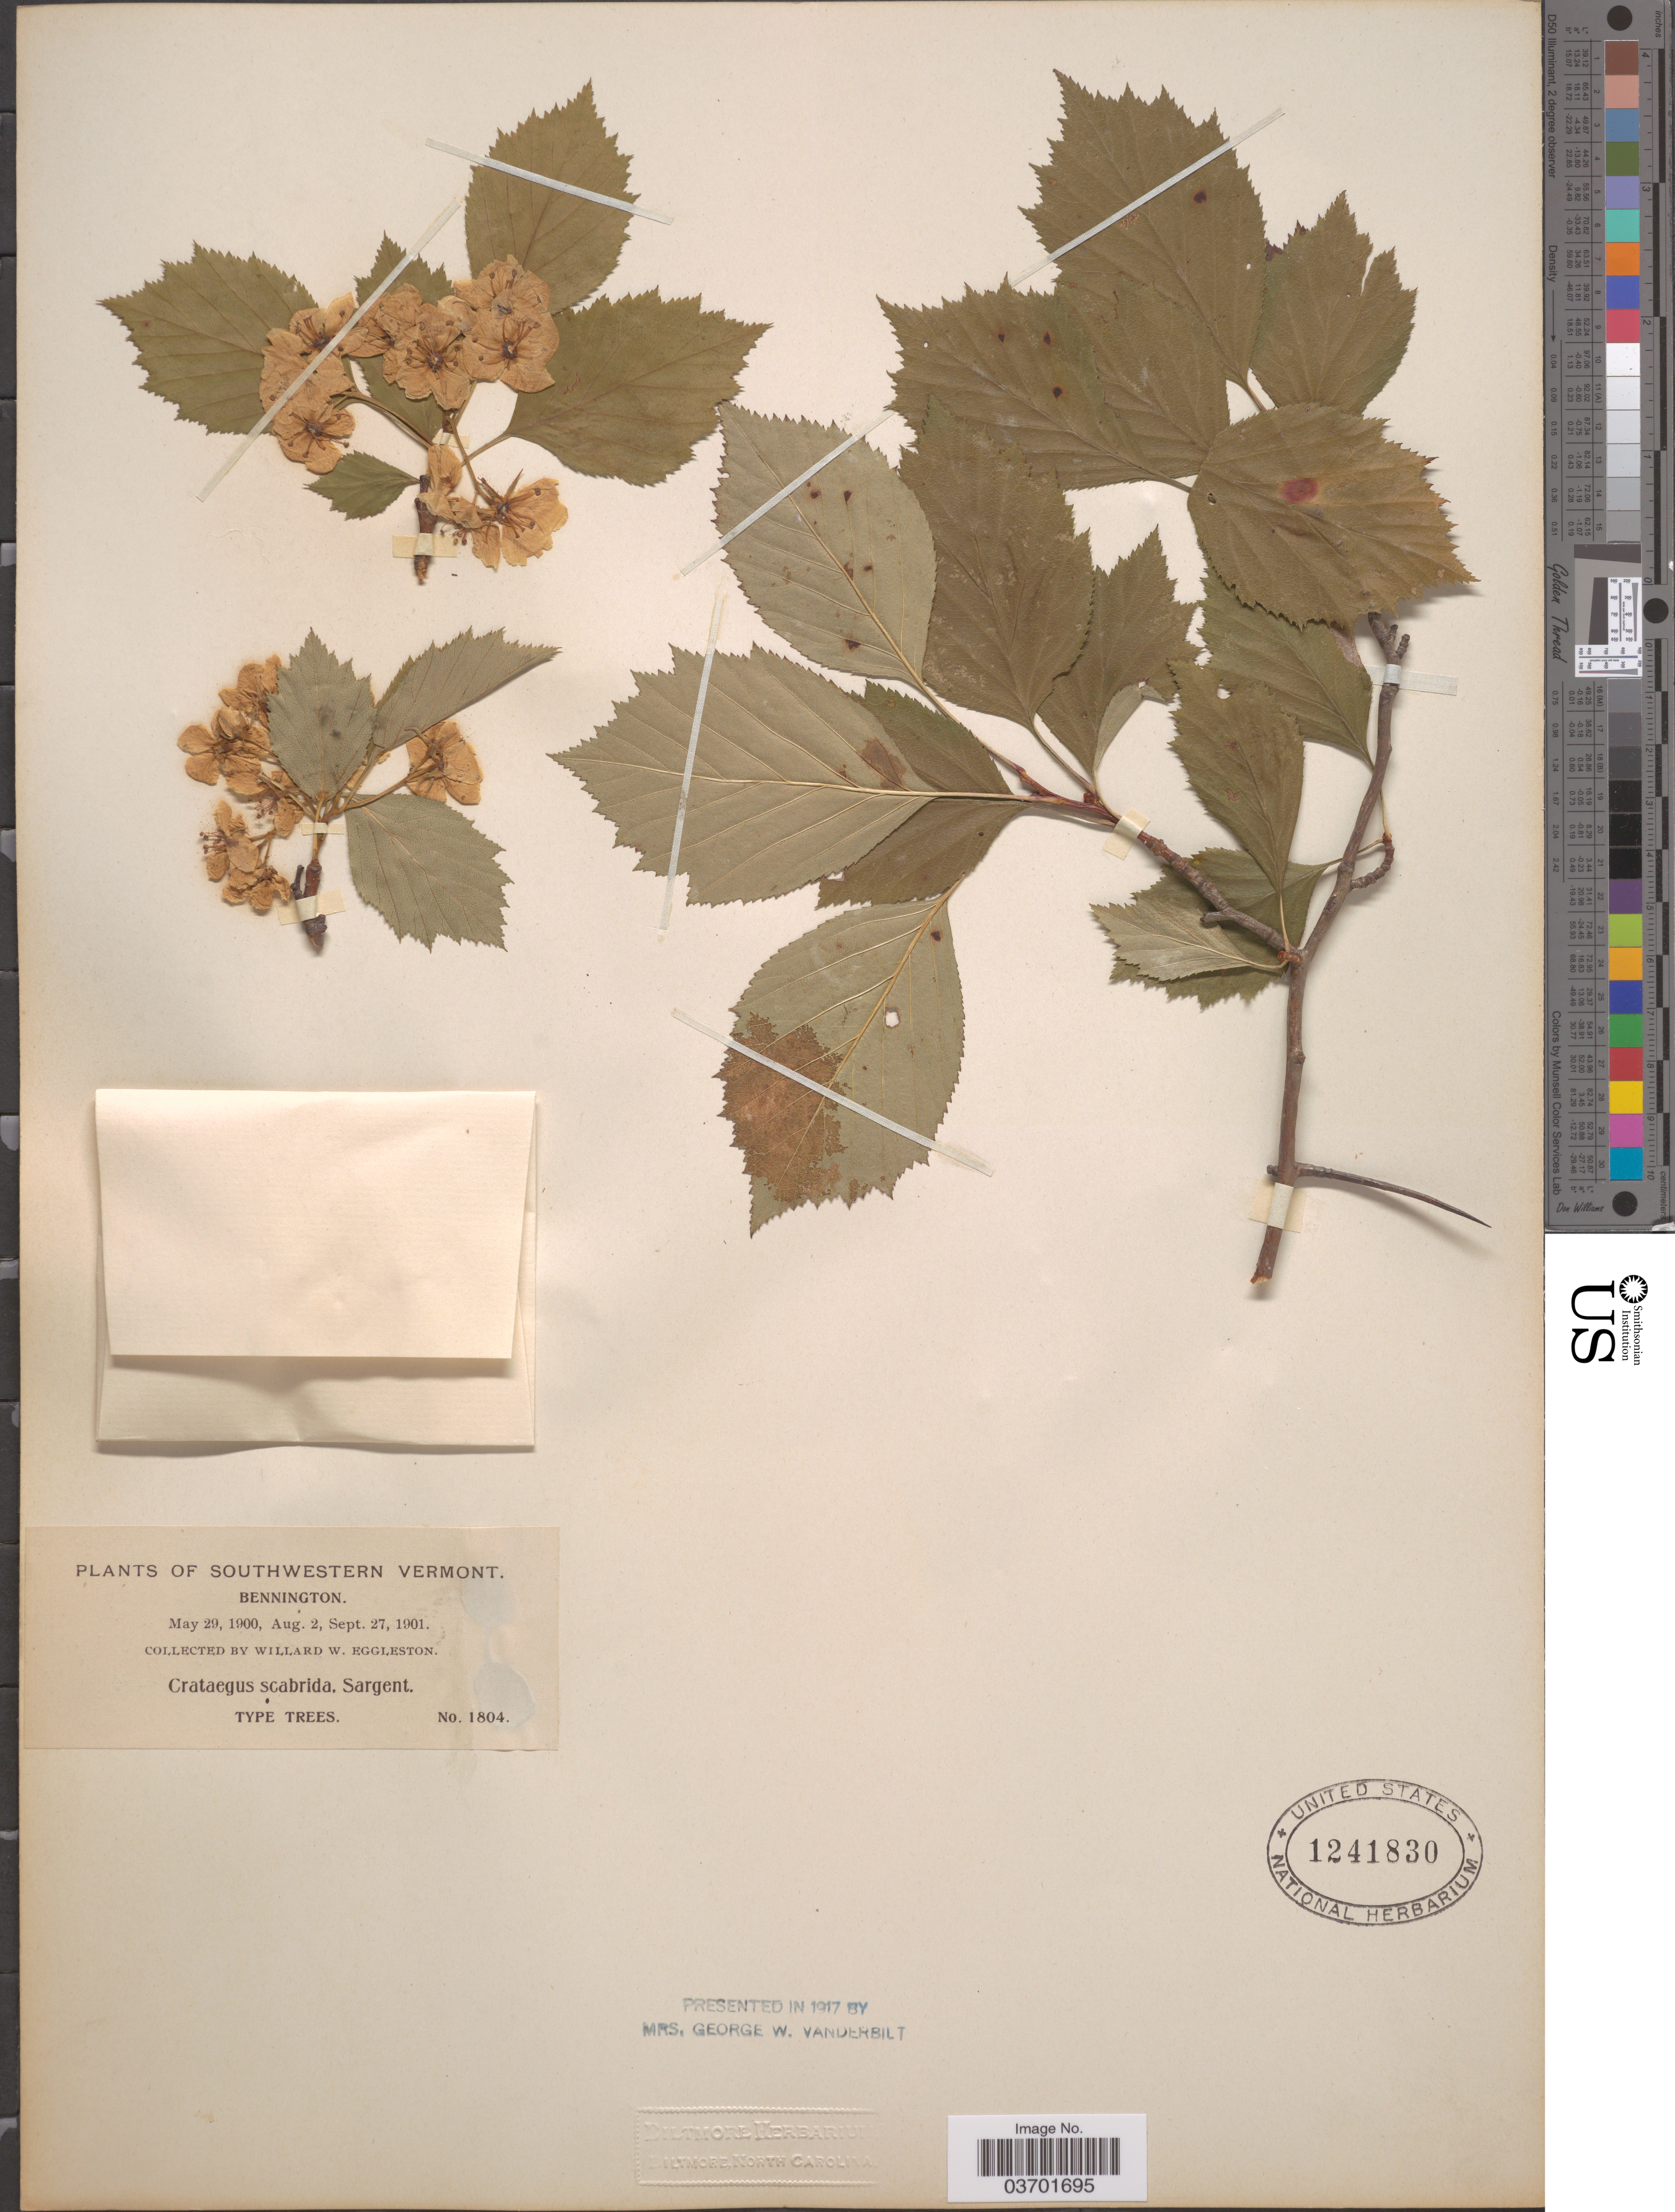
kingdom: Plantae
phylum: Tracheophyta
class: Magnoliopsida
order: Rosales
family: Rosaceae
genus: Crataegus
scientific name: Crataegus scabrida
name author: Sarg.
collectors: W. W. Eggleston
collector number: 1804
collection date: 1900-05-29/1901-09-27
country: United States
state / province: Vermont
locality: Southwestern Vermont. Bennington.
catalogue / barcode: US 1241830